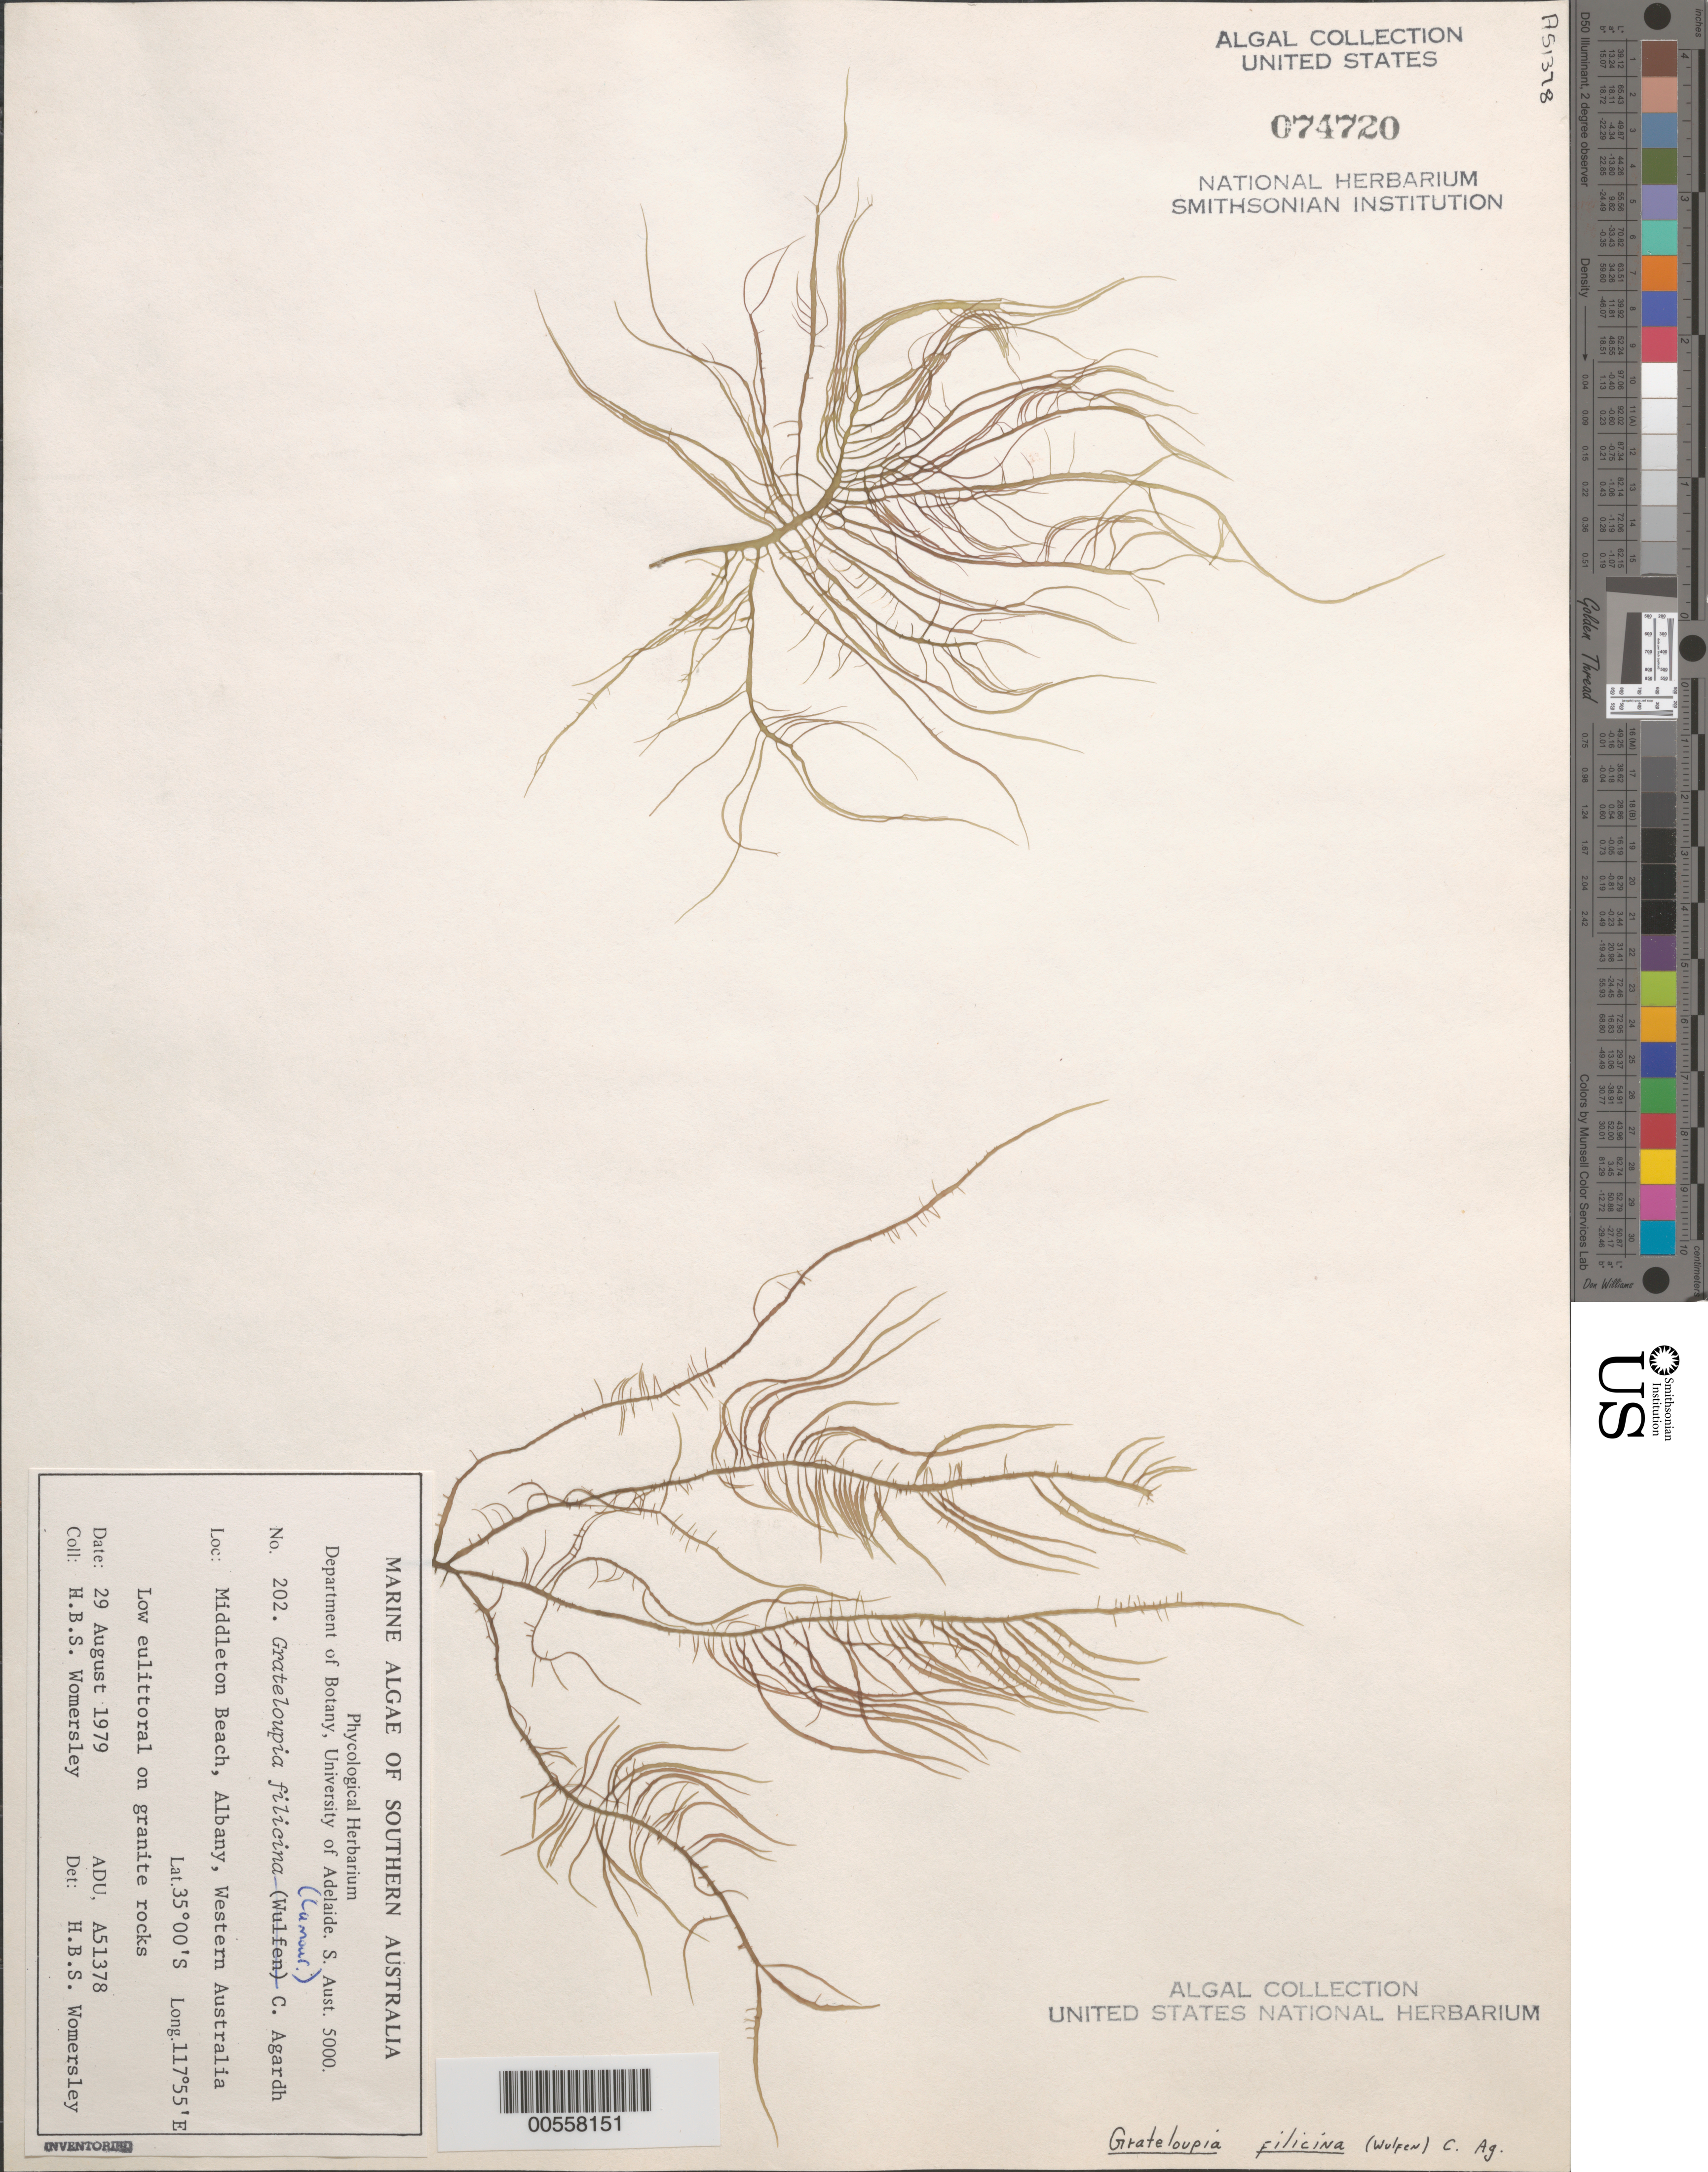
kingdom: Plantae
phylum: Rhodophyta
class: Florideophyceae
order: Halymeniales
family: Halymeniaceae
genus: Grateloupia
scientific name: Grateloupia filicina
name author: (J.V.Lamouroux) C. Agardh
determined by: Womersley, H. B. S.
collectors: H. B. S. Womersley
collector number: ADU A51378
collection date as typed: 29 Aug 1979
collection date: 1979-08-29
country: Australia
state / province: Western Australia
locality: Middleton Beach, Albany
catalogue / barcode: US 74720